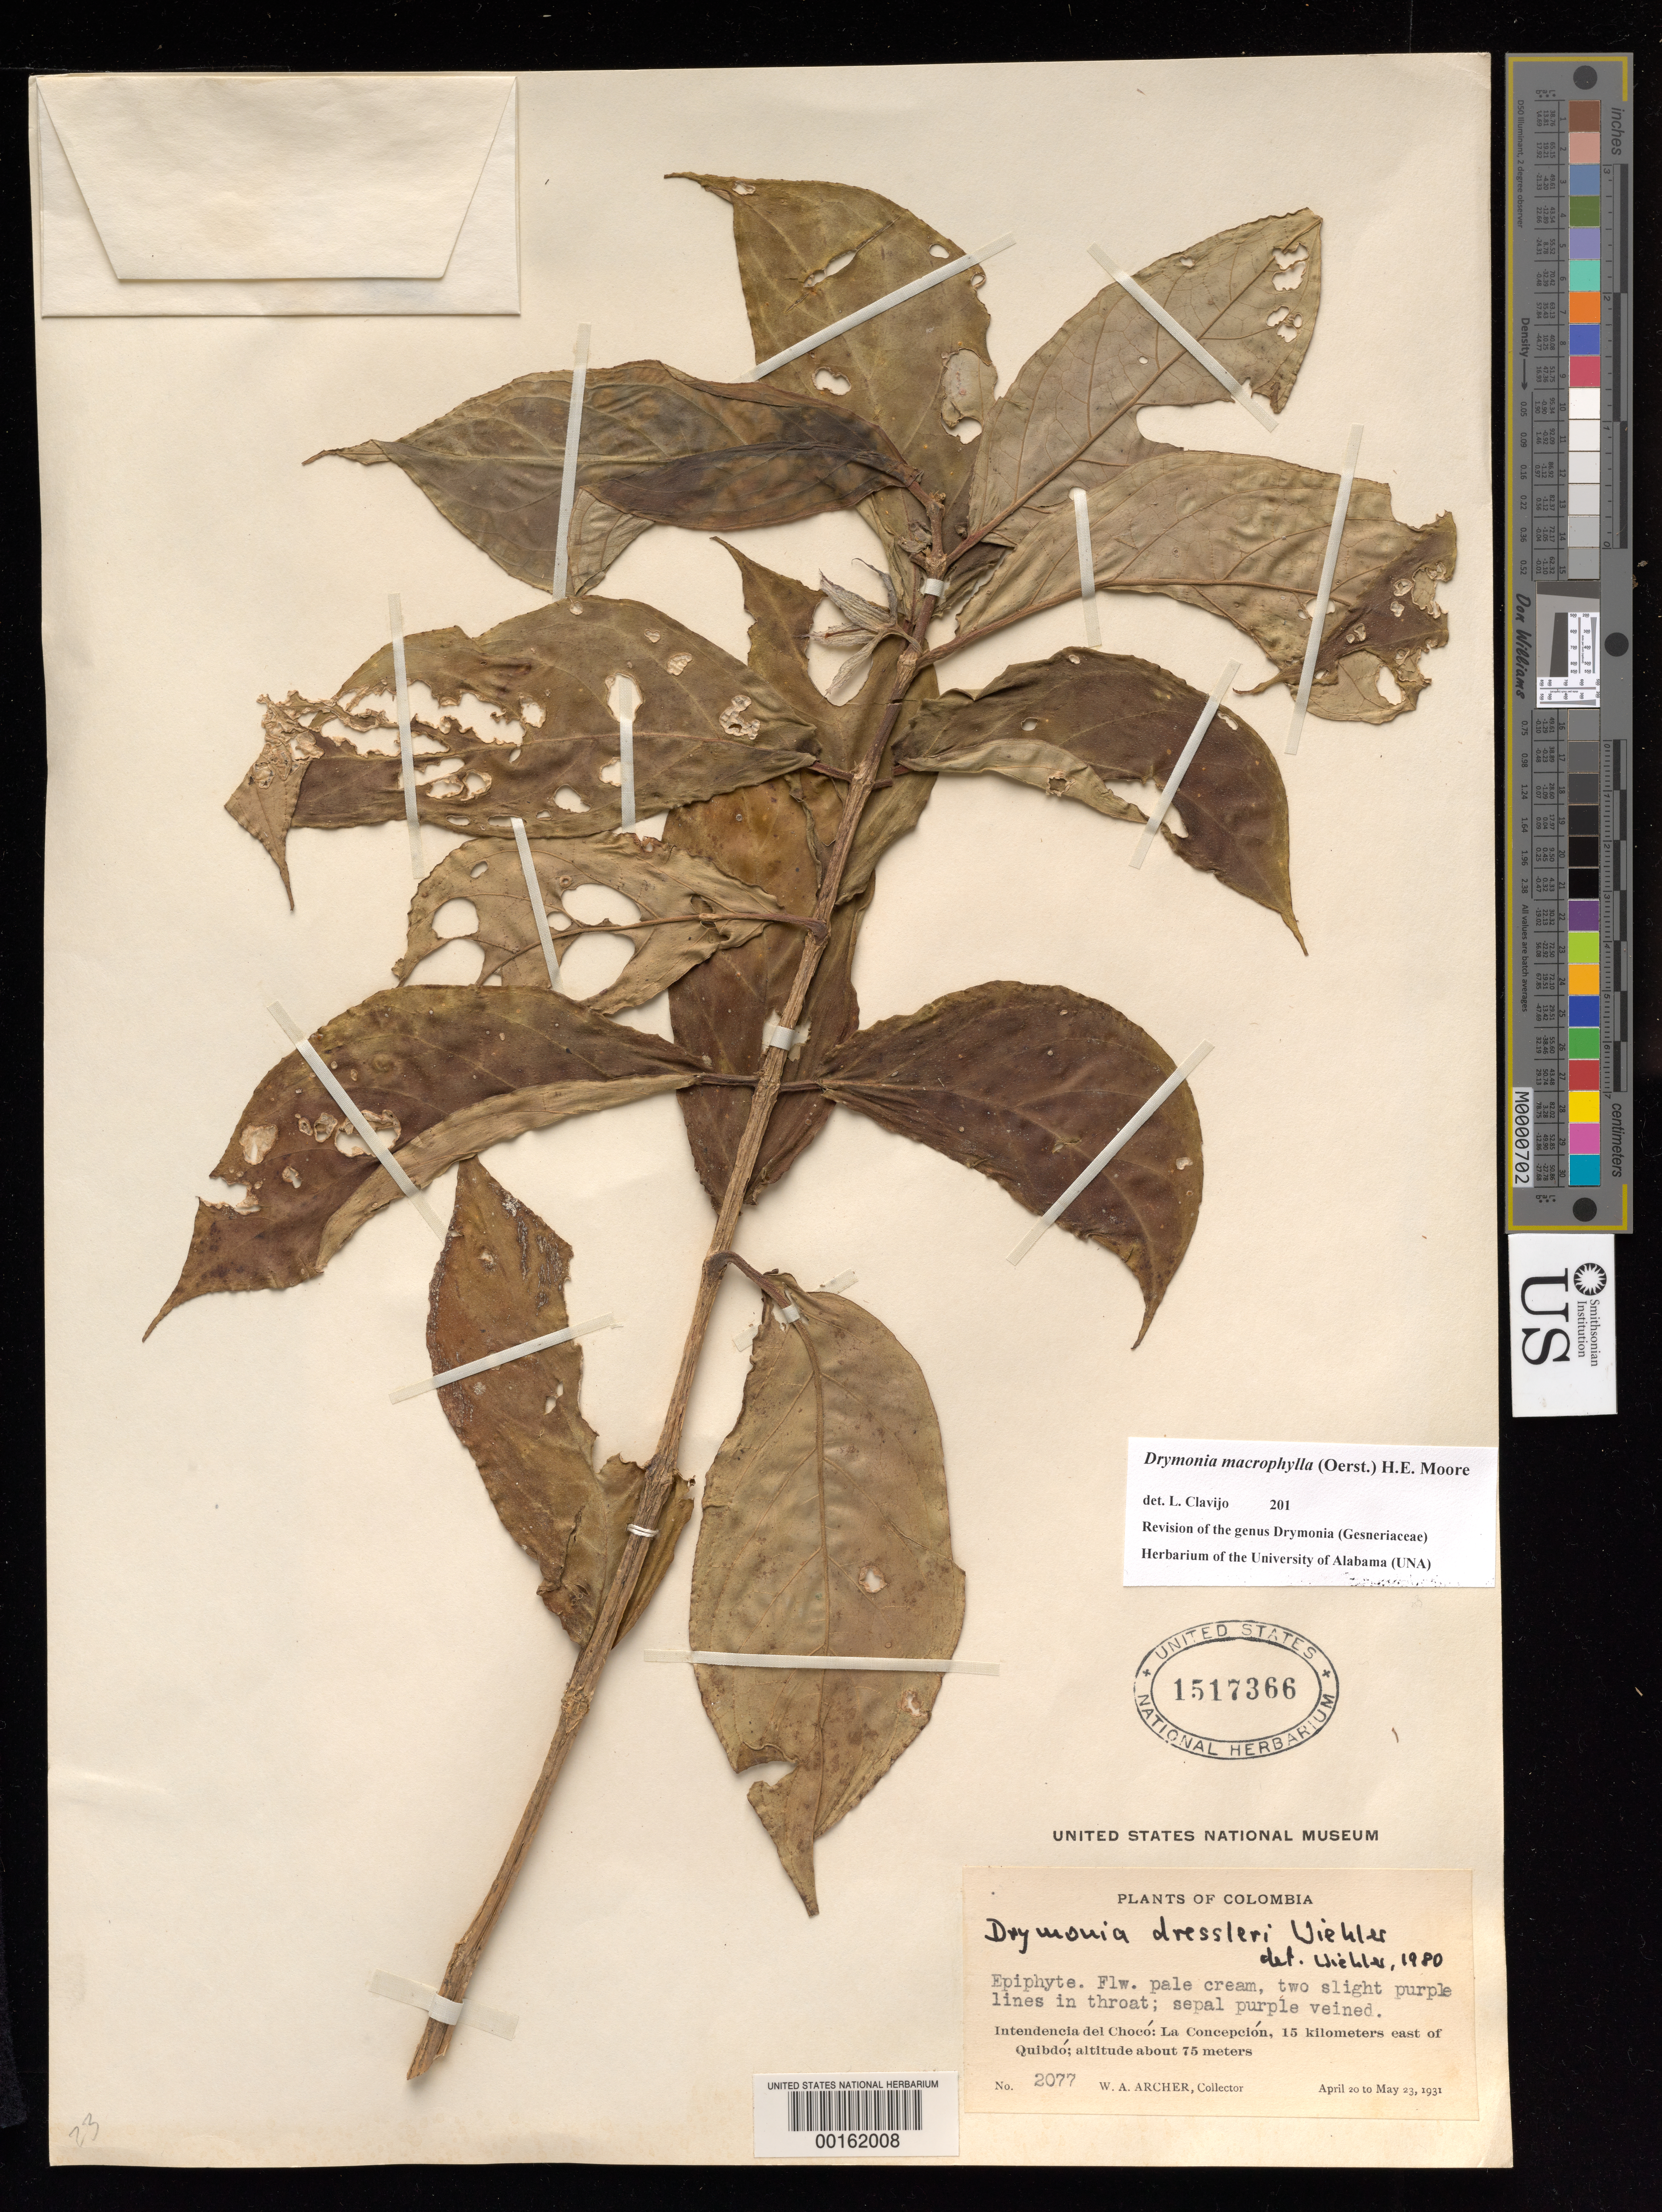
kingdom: Plantae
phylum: Tracheophyta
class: Magnoliopsida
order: Lamiales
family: Gesneriaceae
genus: Drymonia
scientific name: Drymonia dressleri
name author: Wiehler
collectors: A. W. Archer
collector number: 2077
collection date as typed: Apr-May 1931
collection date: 1931-04/1931-05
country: Colombia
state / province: Chocó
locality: La Concepcion, 15 km E of Quibdo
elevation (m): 75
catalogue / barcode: US 1517366